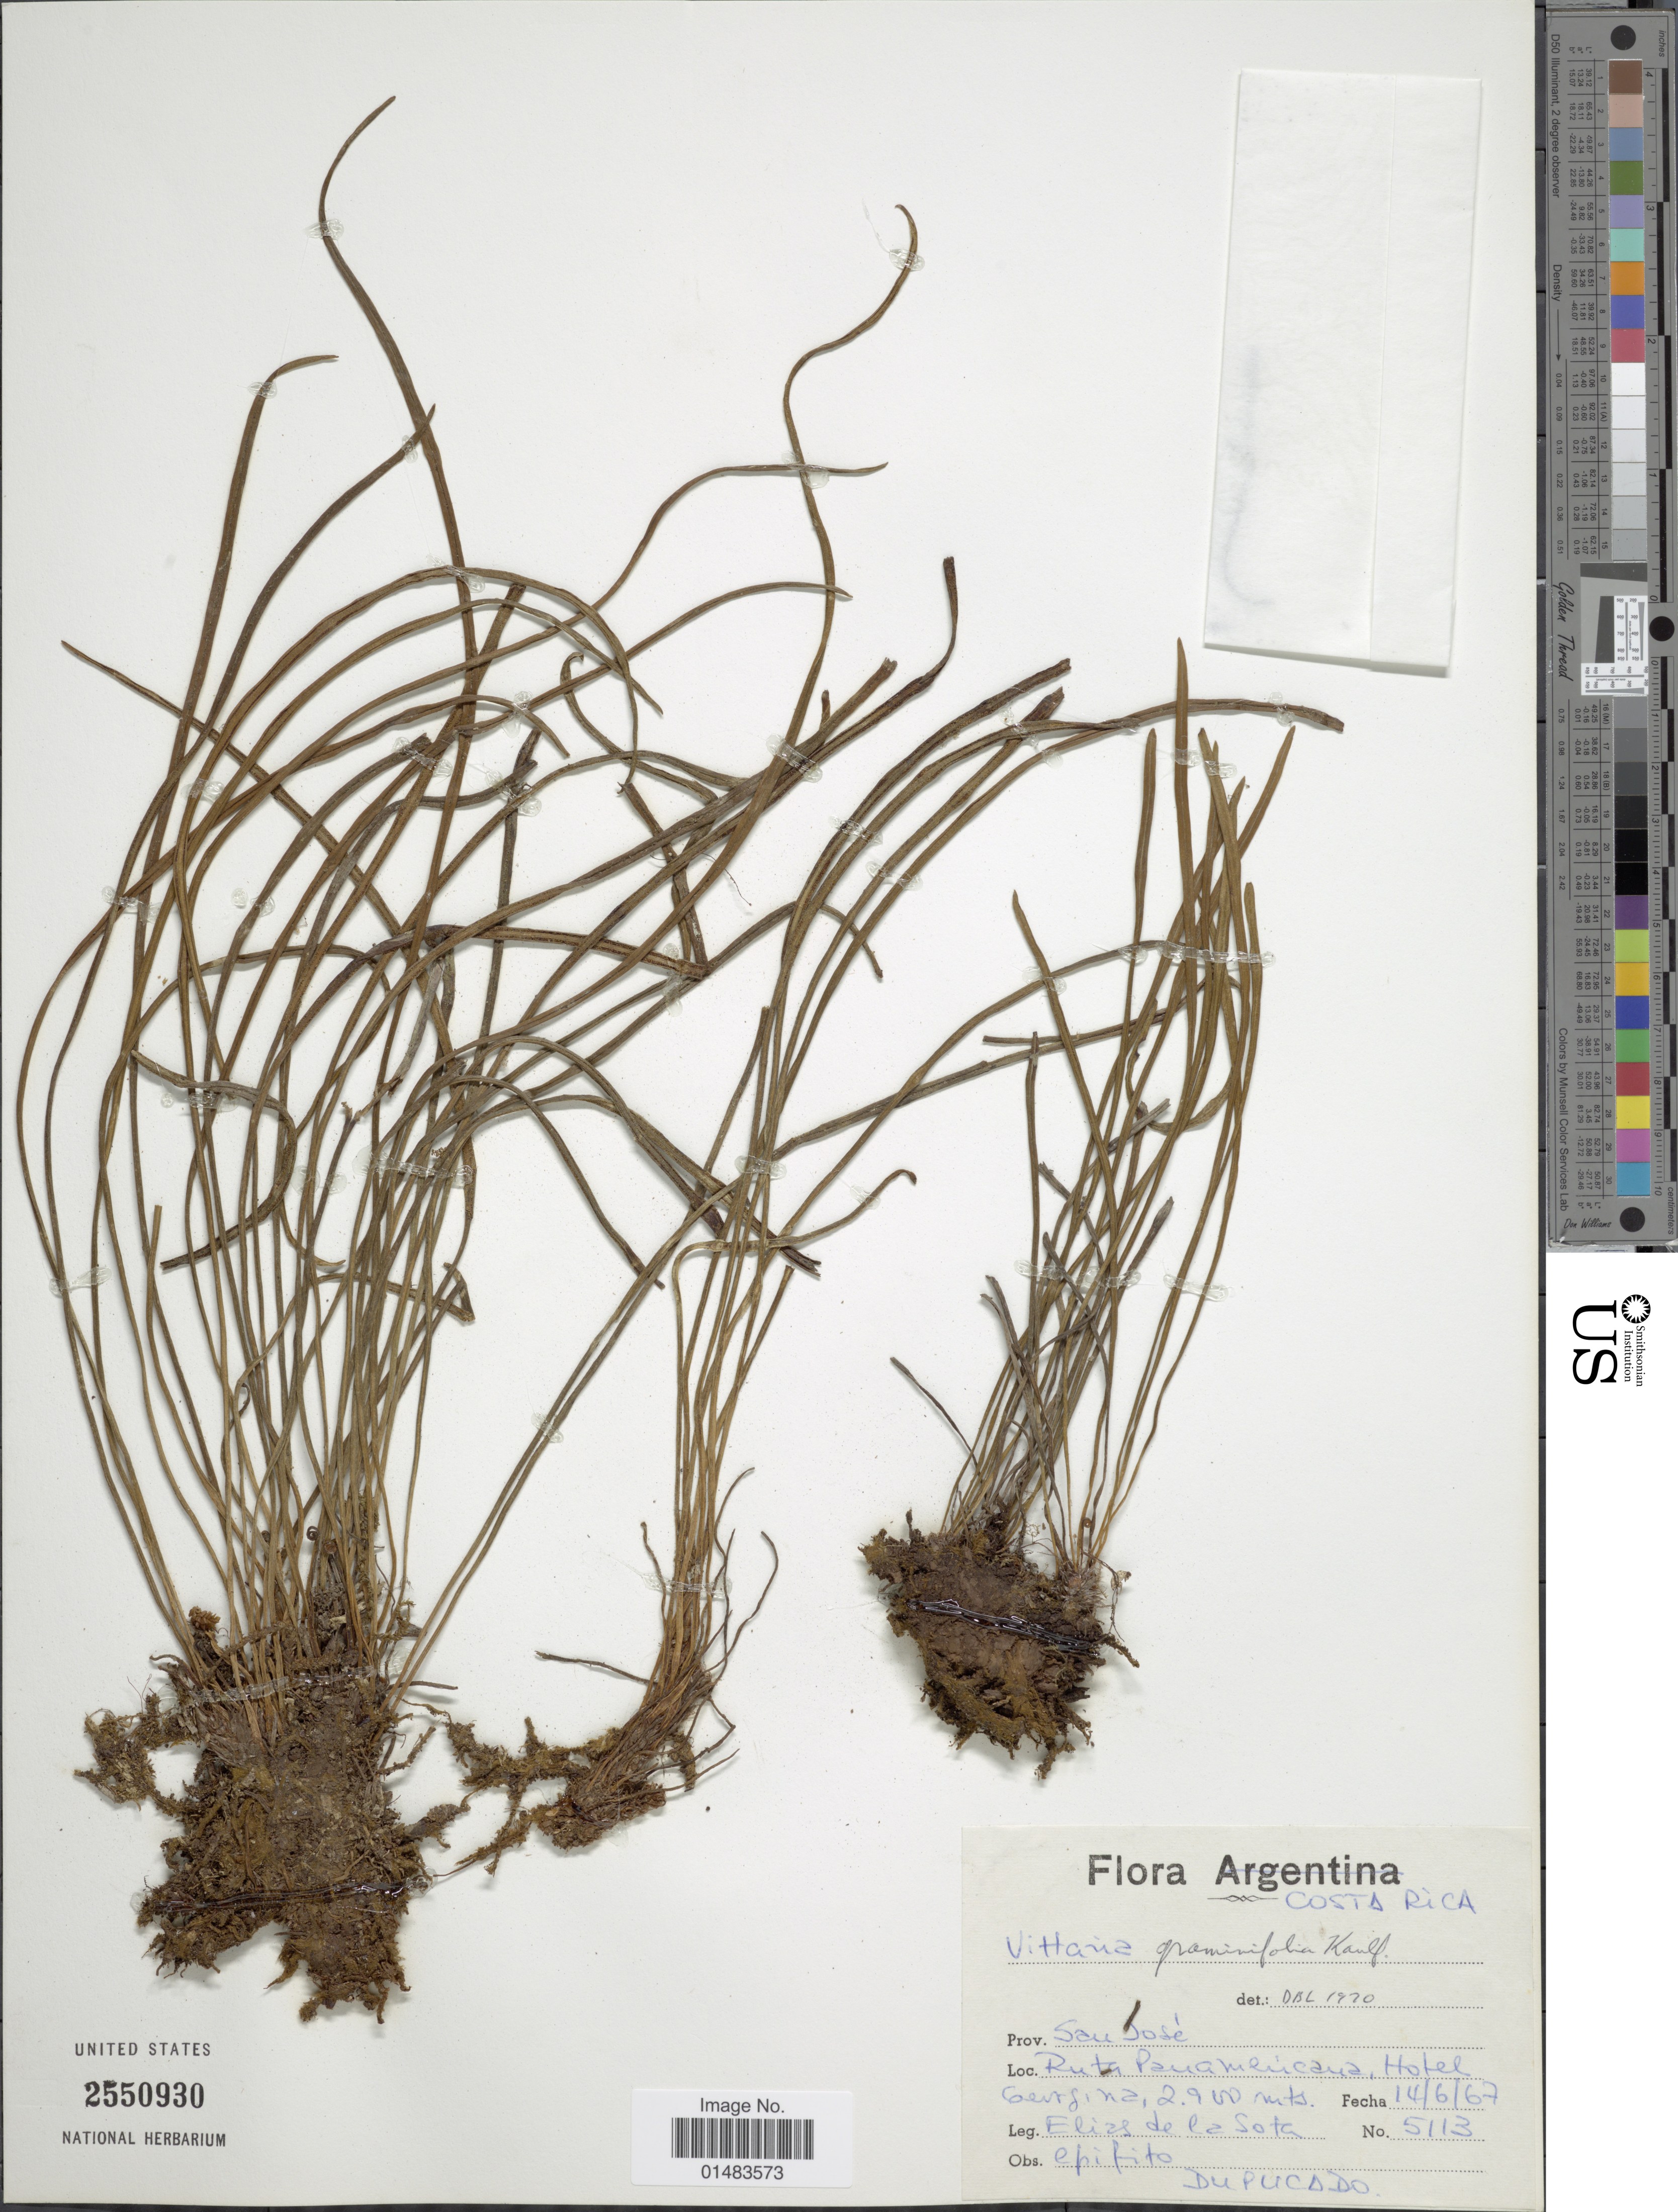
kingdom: Plantae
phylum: Tracheophyta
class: Polypodiopsida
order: Polypodiales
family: Pteridaceae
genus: Vittaria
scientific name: Vittaria graminifolia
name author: Kaulf.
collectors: E. R. de la Sota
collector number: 5113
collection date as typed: Transcribed d/m/y: 14/6/67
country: Costa Rica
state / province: San José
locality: Ruta Panamericana, Hotel Georgina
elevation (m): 2900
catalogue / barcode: US 2550930